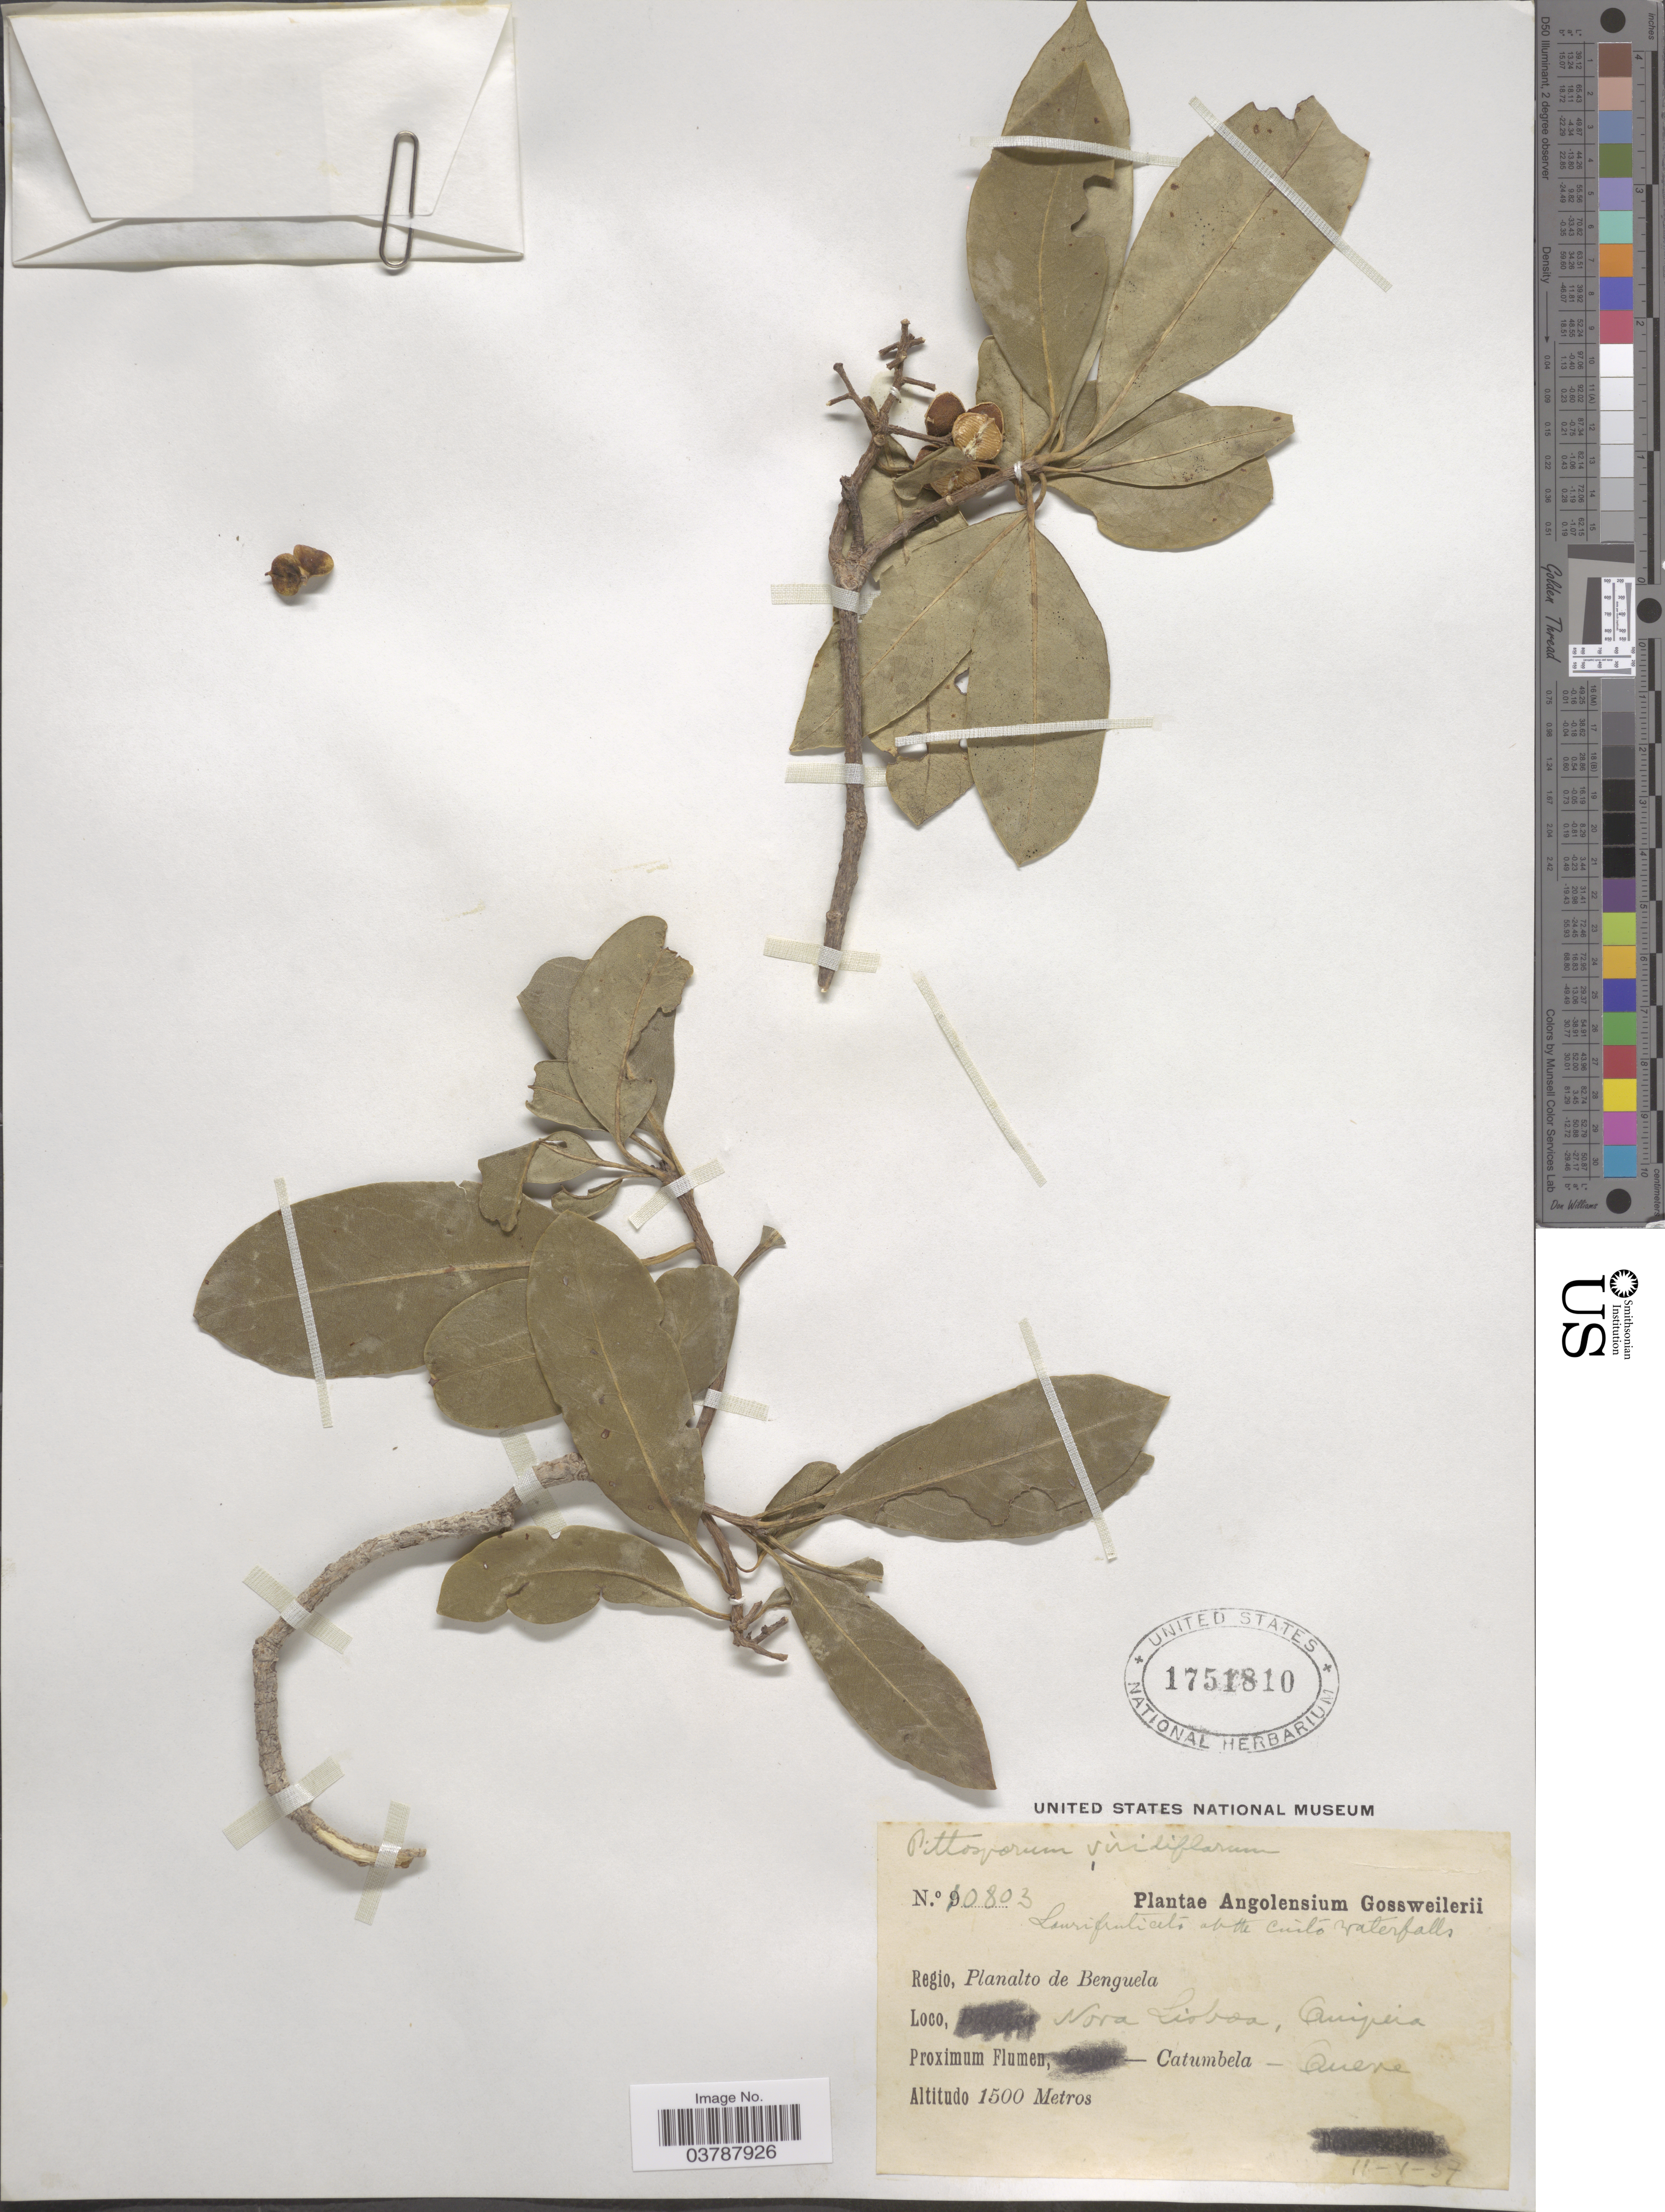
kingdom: Plantae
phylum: Tracheophyta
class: Magnoliopsida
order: Apiales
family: Pittosporaceae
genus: Pittosporum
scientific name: Pittosporum viridiflorum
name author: Sims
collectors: -. Gossweiler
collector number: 0803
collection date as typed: Transcribed d/m/y: 11/5/57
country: Angola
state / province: Benguela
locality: Regio, Planalto de Benguela. Nora Lisboa, Quipeia. Proximum Flumen, Catumbela- Quere*.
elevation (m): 1500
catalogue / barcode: US 1751810